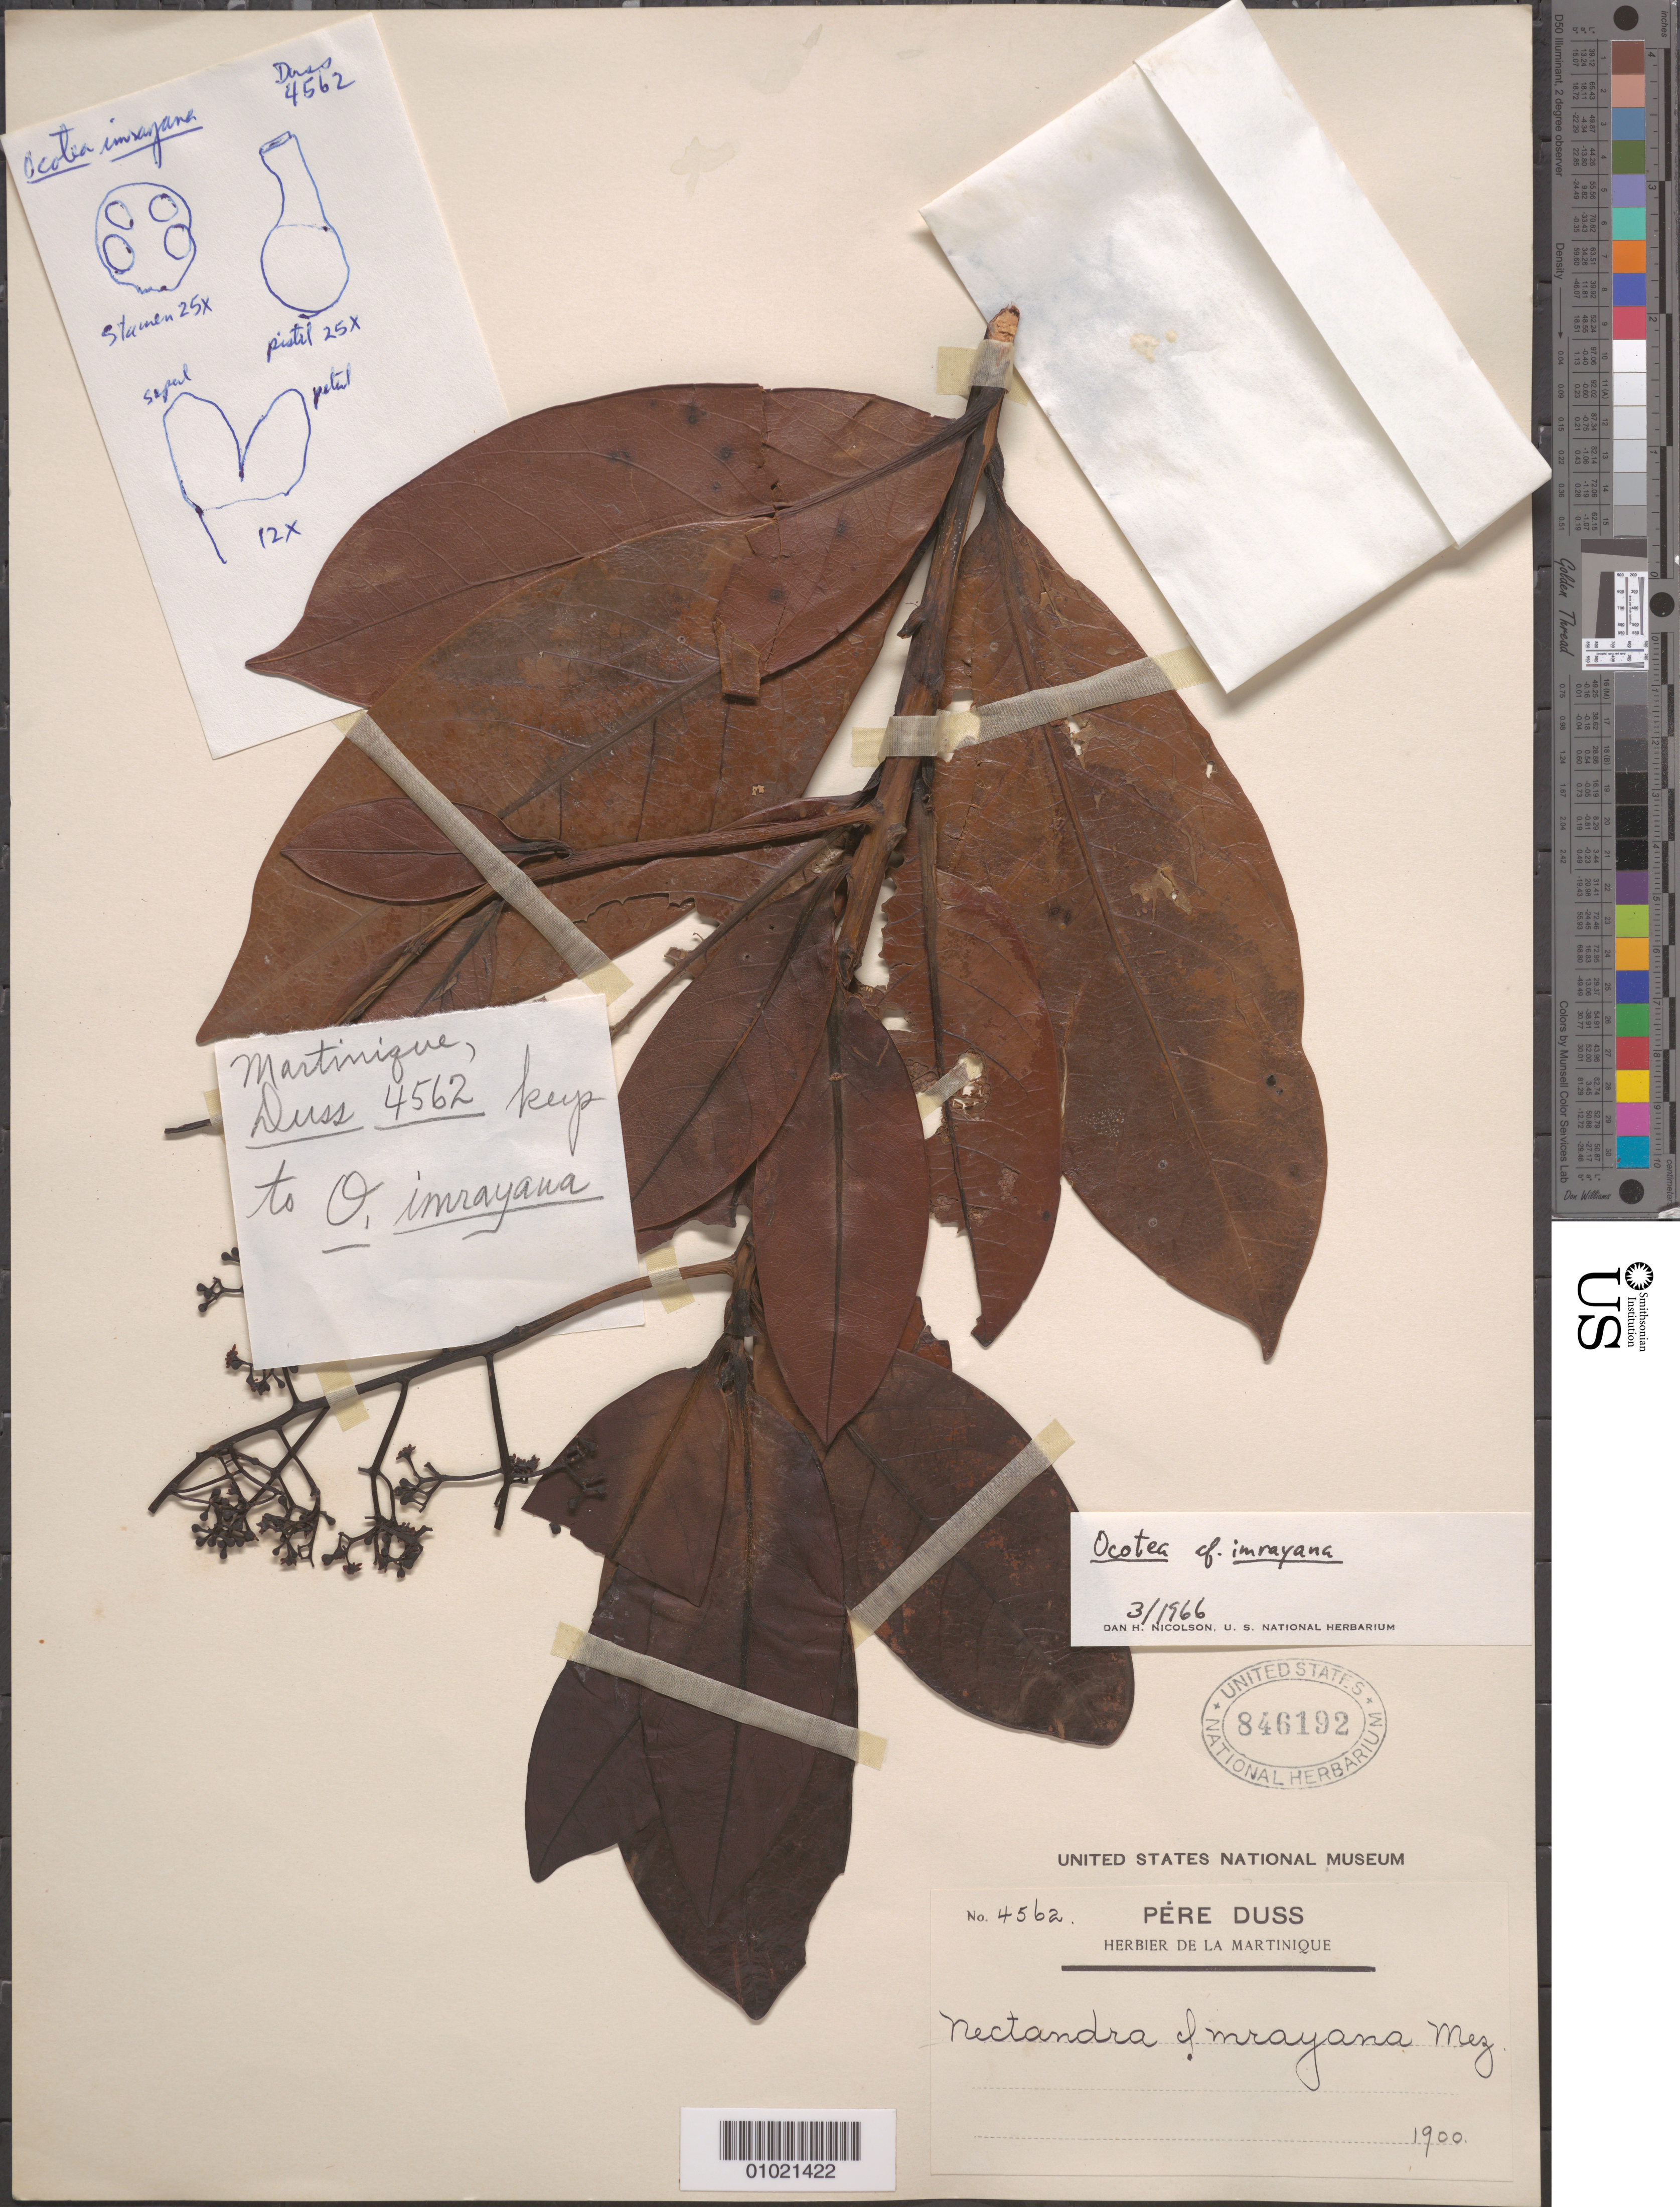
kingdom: Plantae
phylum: Tracheophyta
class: Magnoliopsida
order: Laurales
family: Lauraceae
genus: Ocotea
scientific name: Ocotea imrayana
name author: Mez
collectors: Père Duss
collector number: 4562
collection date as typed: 1900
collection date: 1900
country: Martinique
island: Martinique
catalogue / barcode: US 846192